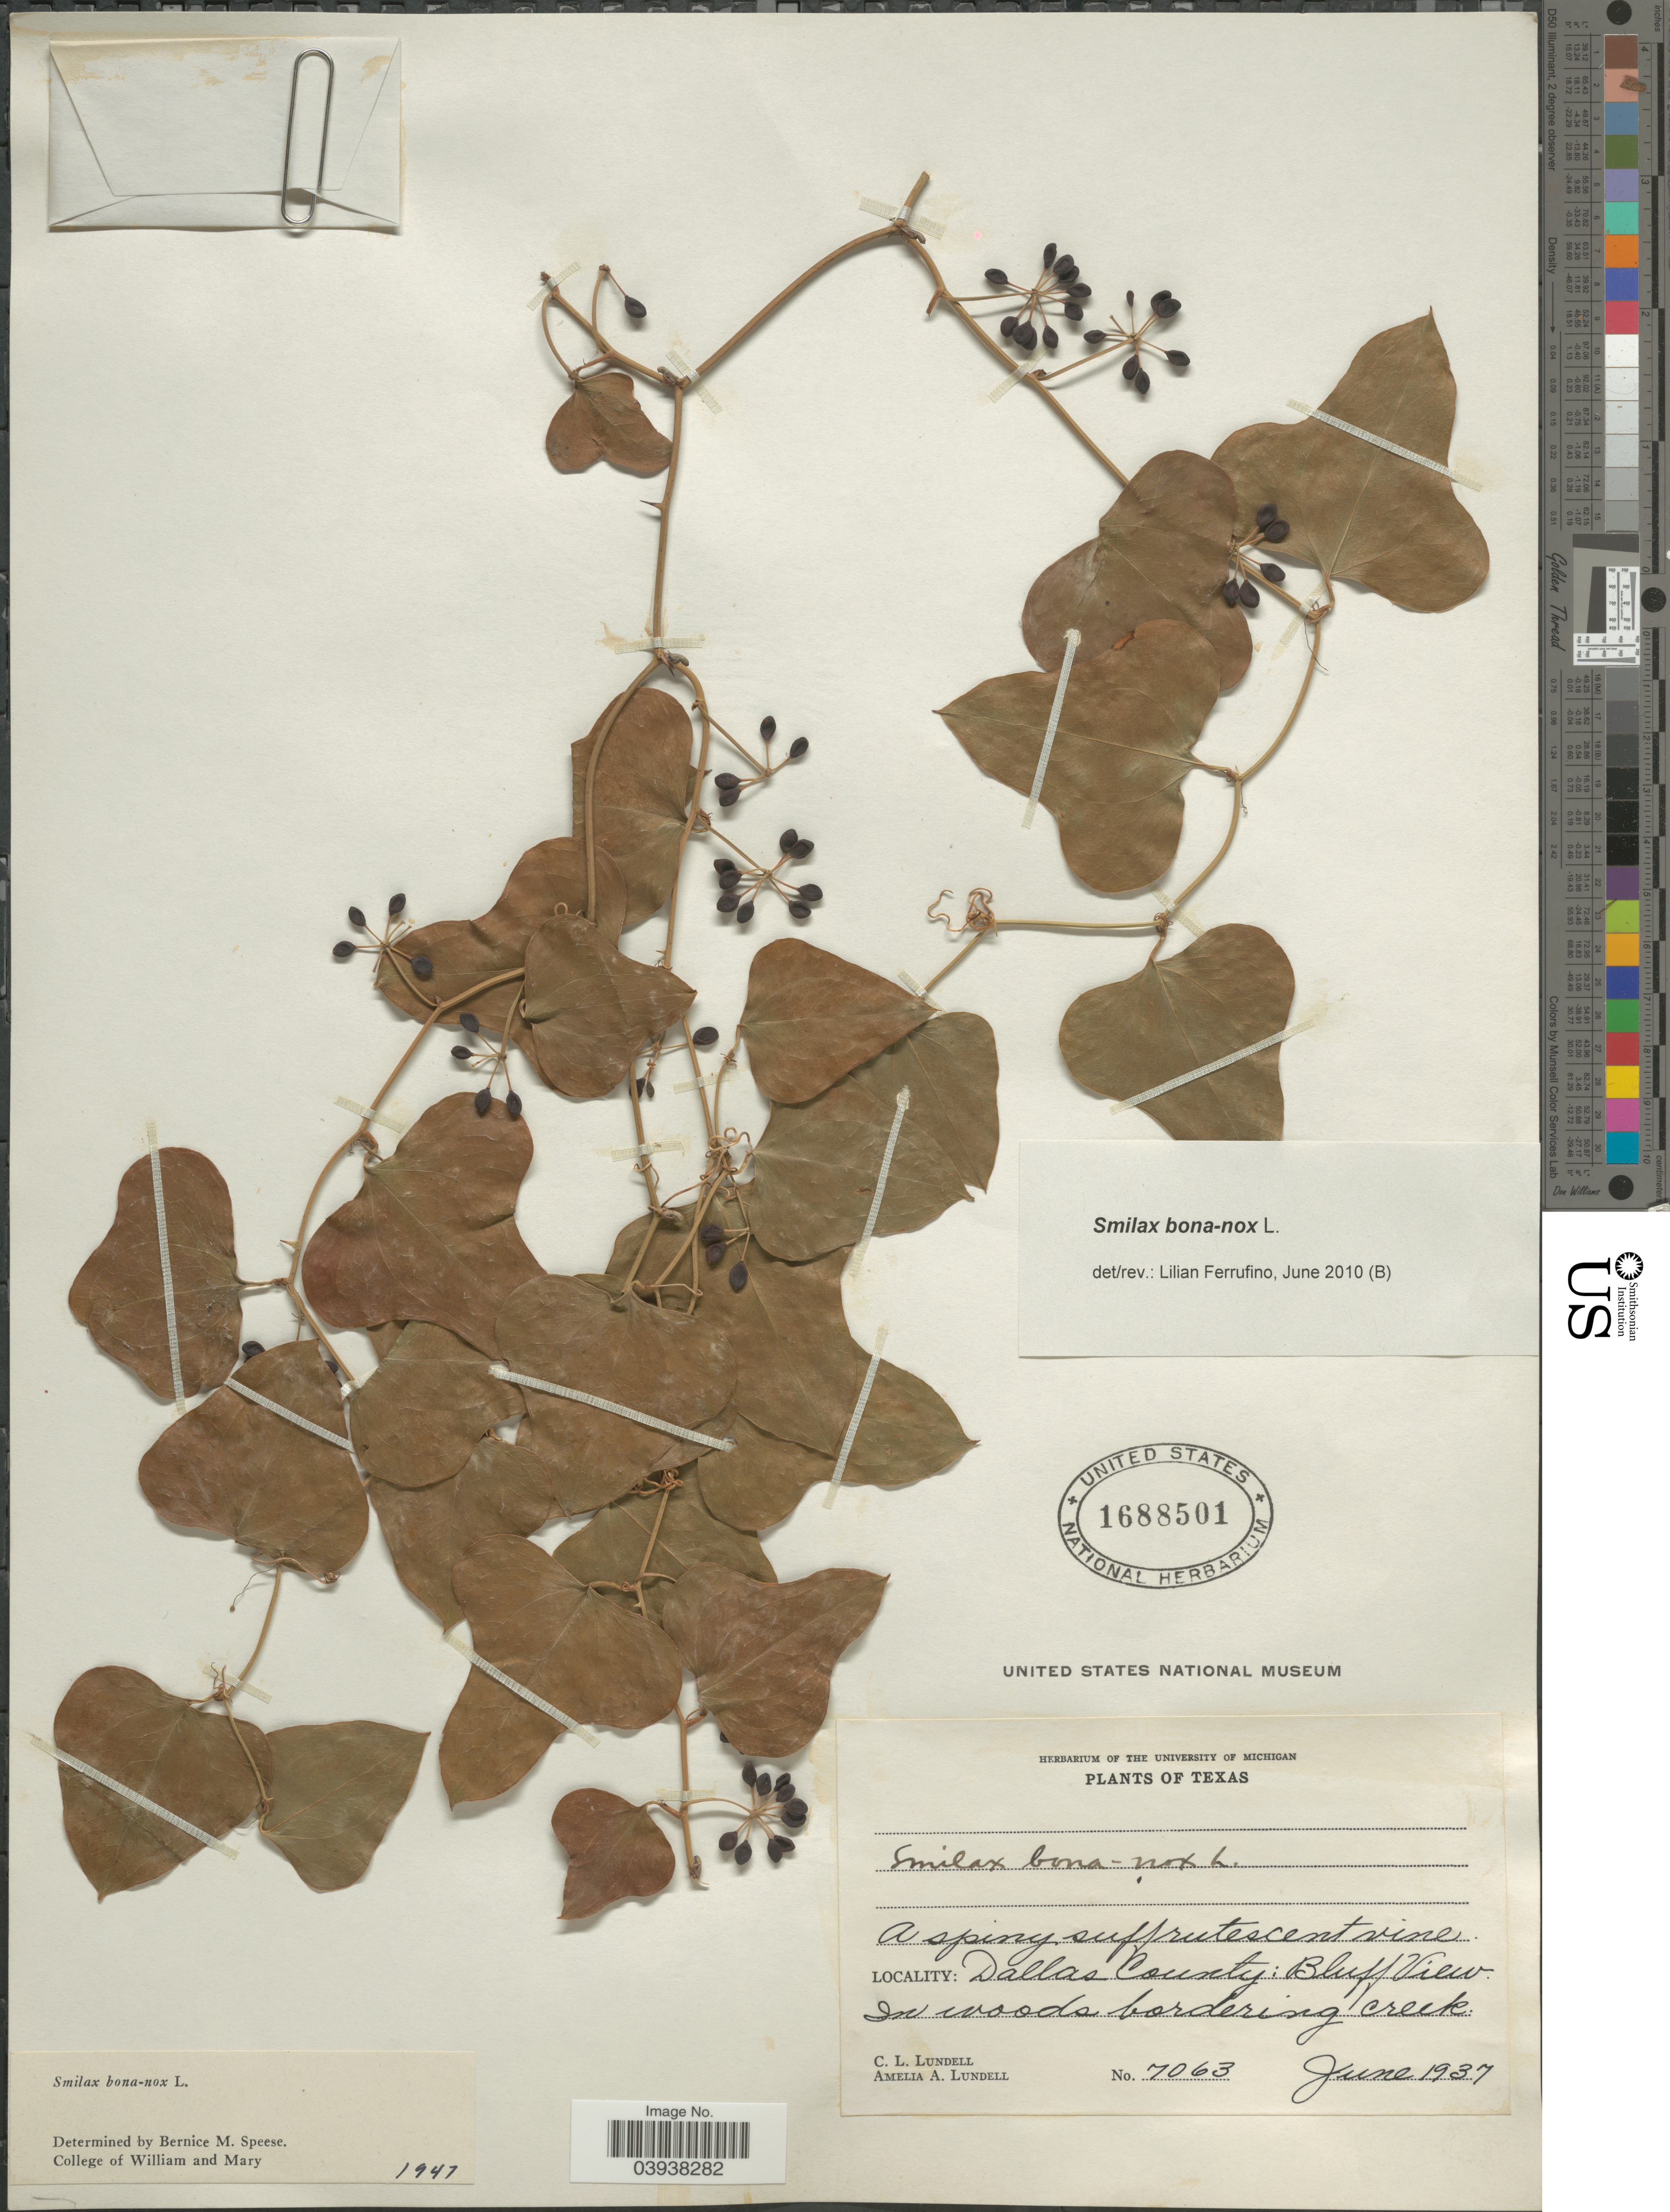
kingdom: Plantae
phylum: Tracheophyta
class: Liliopsida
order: Liliales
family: Smilacaceae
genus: Smilax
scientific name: Smilax bona-nox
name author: L.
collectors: C. L. Lundell & A. A. Lundell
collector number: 7063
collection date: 1937-06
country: United States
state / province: Texas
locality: Dallas County: Bluff View.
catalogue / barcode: US 1688501